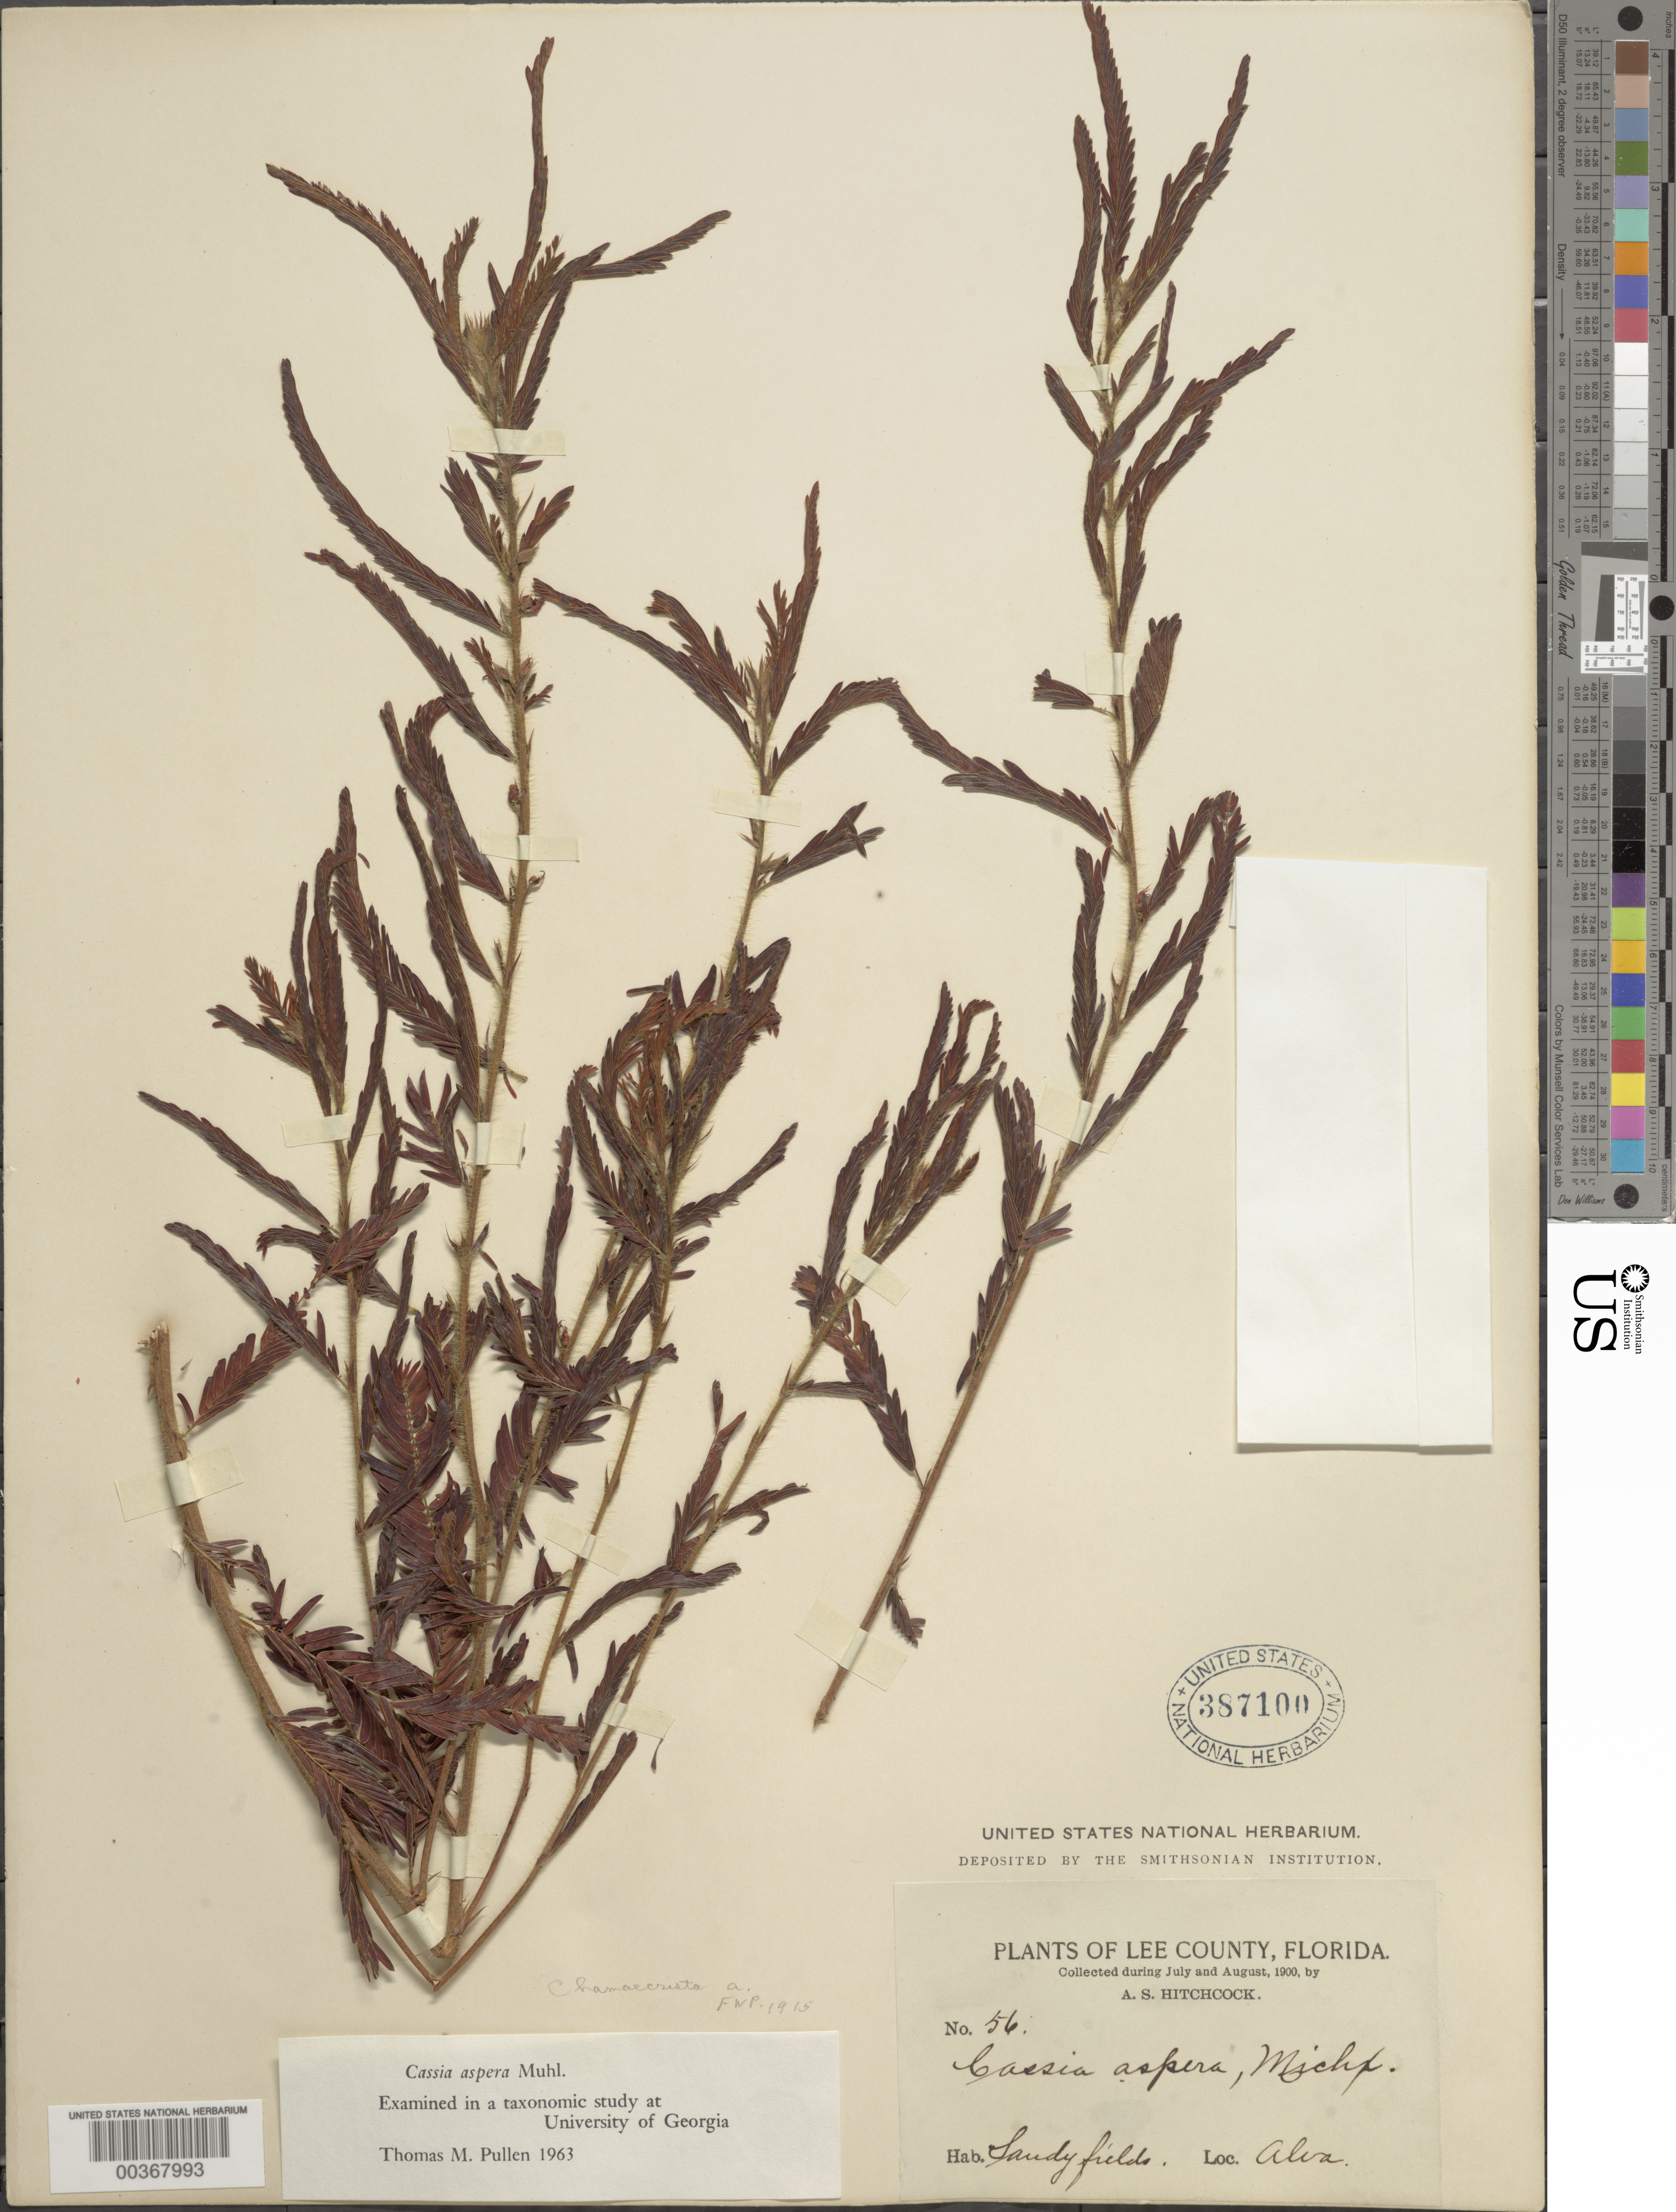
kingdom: Plantae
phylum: Tracheophyta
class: Magnoliopsida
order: Fabales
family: Fabaceae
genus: Chamaecrista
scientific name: Chamaecrista nictitans var. aspera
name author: (Muhl. ex Elliot) H.S. Irwin & Barneby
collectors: A. S. Hitchcock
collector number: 56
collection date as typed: Jul 1900 and -- Aug 1900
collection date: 1900-07,1900-08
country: United States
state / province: Florida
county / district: Lee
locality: Alva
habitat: Sandy fields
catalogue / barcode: US 387100